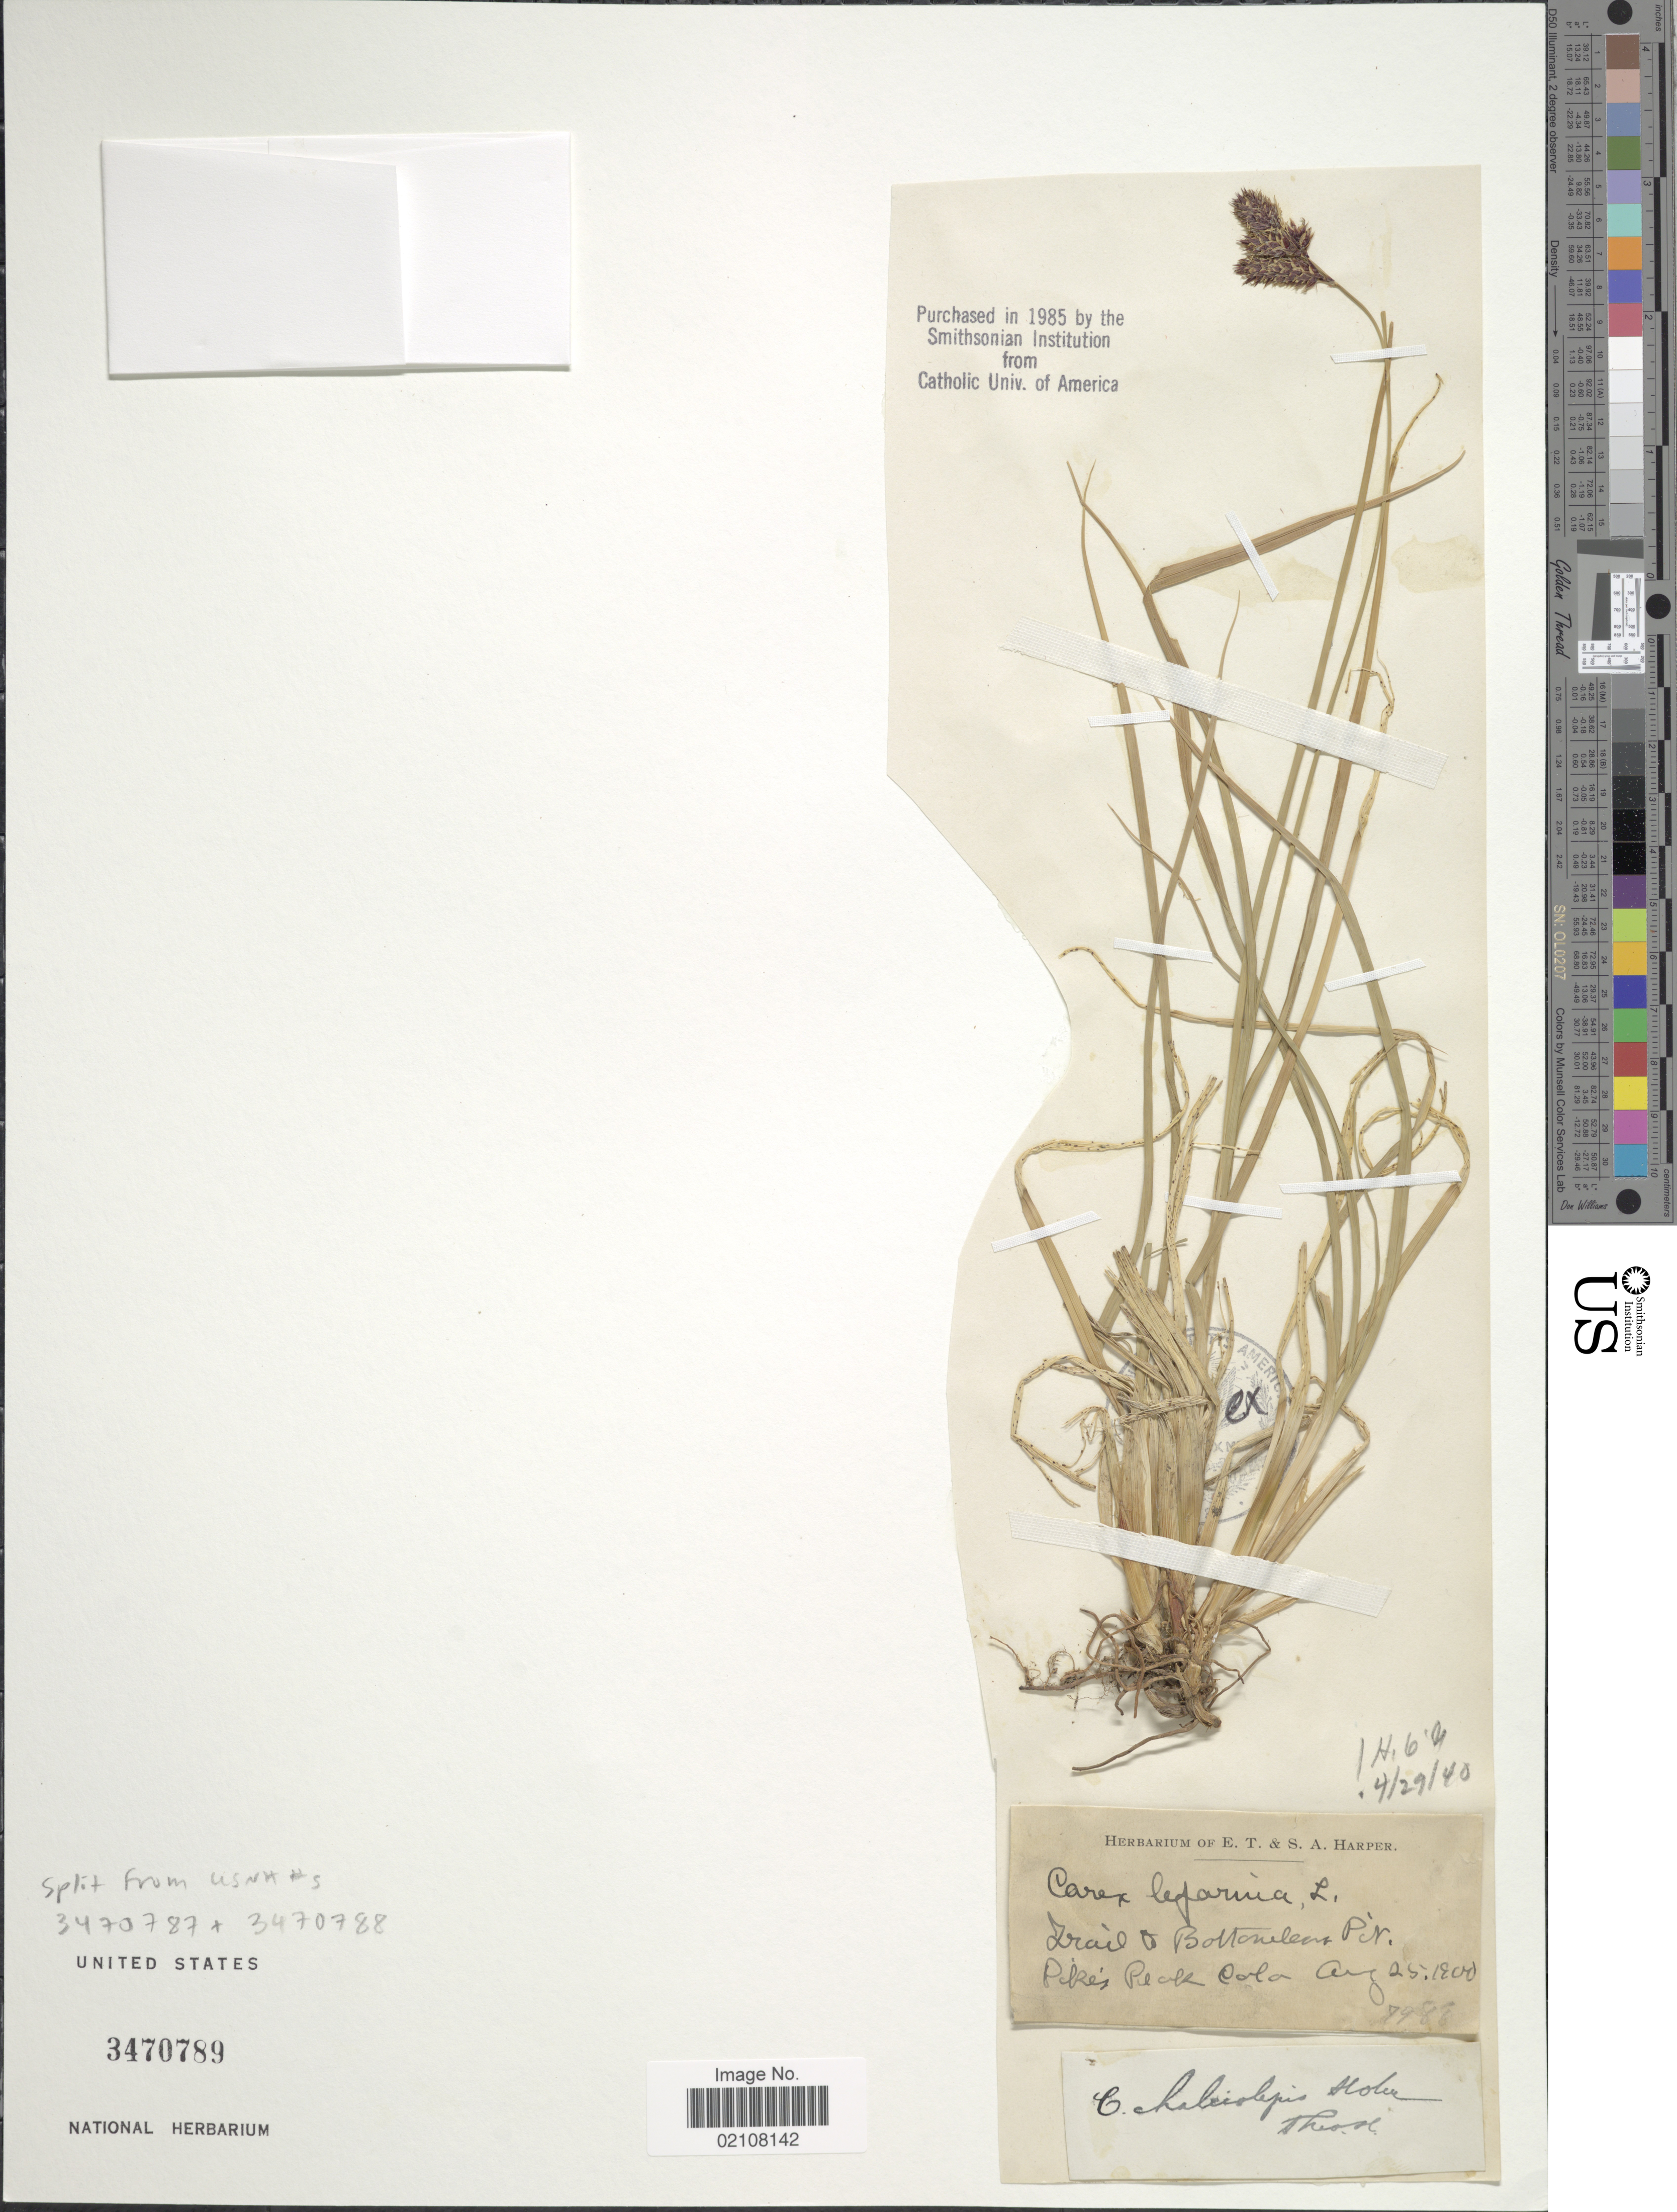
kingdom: Plantae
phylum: Tracheophyta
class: Liliopsida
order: Poales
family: Cyperaceae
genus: Carex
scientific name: Carex chalciolepis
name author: Holm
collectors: ex herb. E. T. & S. A. Harper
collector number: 7988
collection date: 1900-08-25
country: United States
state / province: Colorado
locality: Trail to Bottomless Pit, Pikes Peak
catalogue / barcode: US 3470789